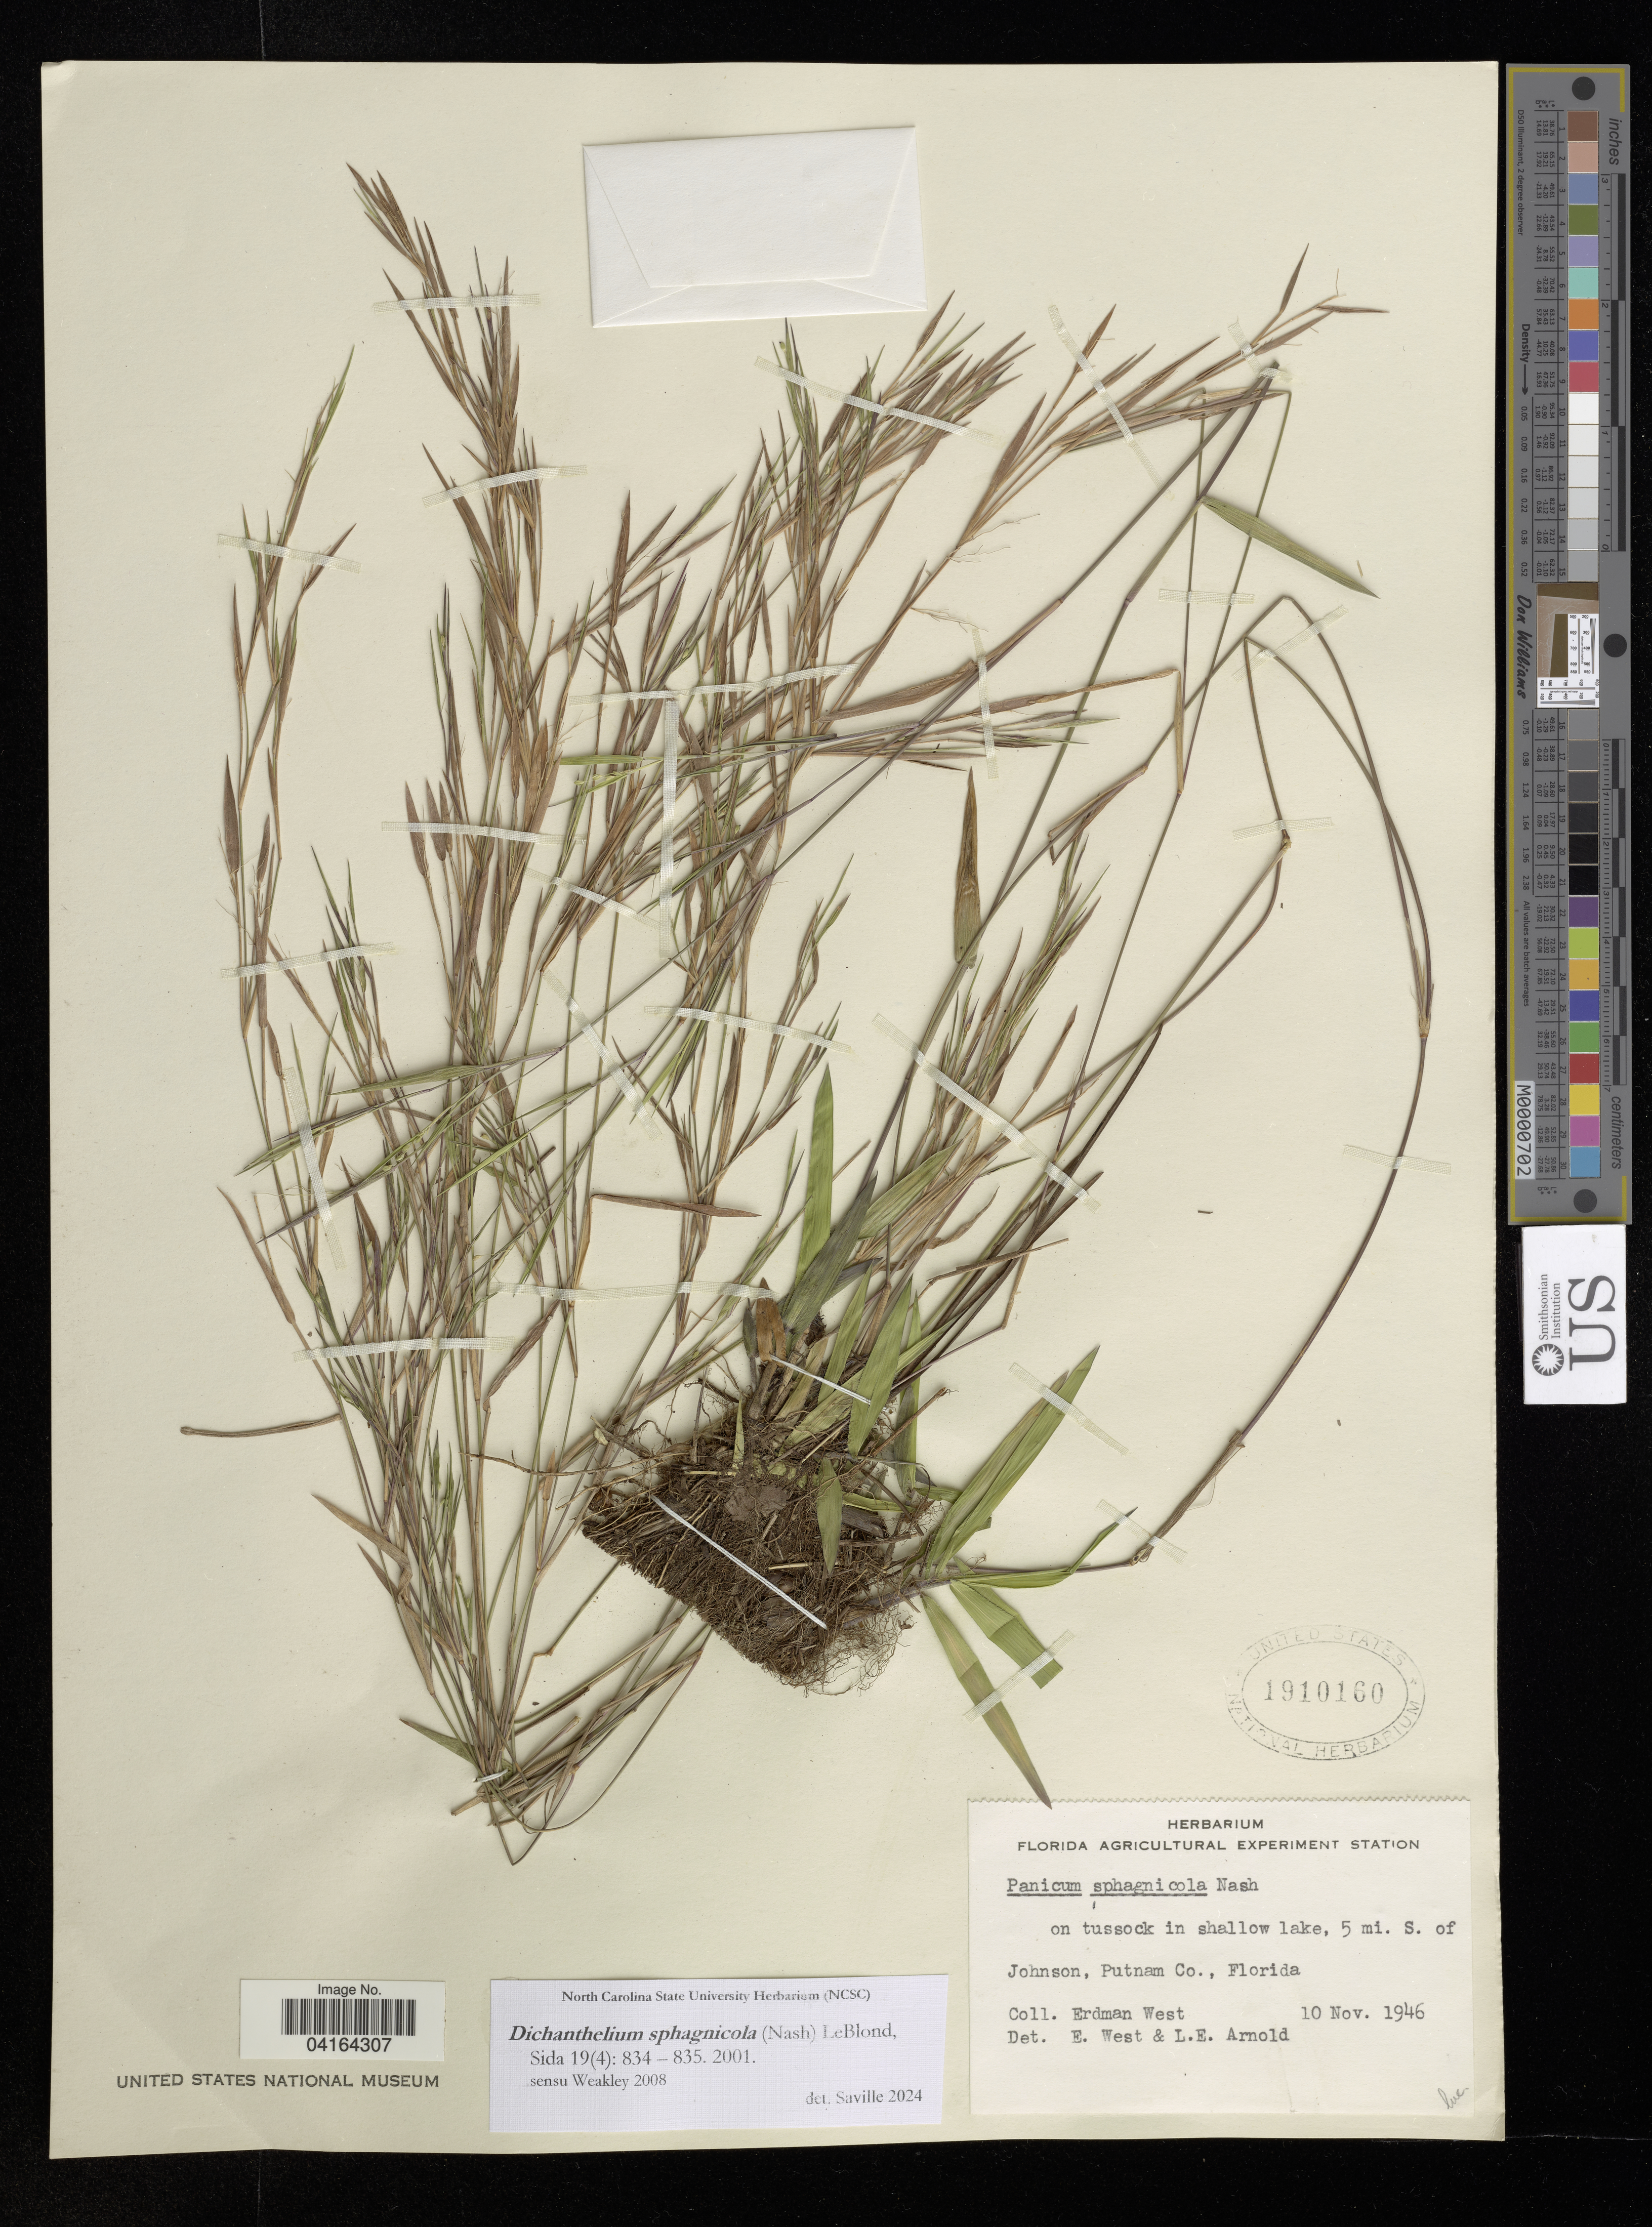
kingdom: Plantae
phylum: Tracheophyta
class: Liliopsida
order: Poales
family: Poaceae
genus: Dichanthelium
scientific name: Dichanthelium sphagnicola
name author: (Nash) LeBlond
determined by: Saville, A. C., (NCSC), North Carolina State University (UNITED STATES)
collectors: E. West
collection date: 1946-11-10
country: United States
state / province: Florida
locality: On tussock in shallow lake, 5 mi. S. of Johnson, Putnam Co.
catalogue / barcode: US 1910160